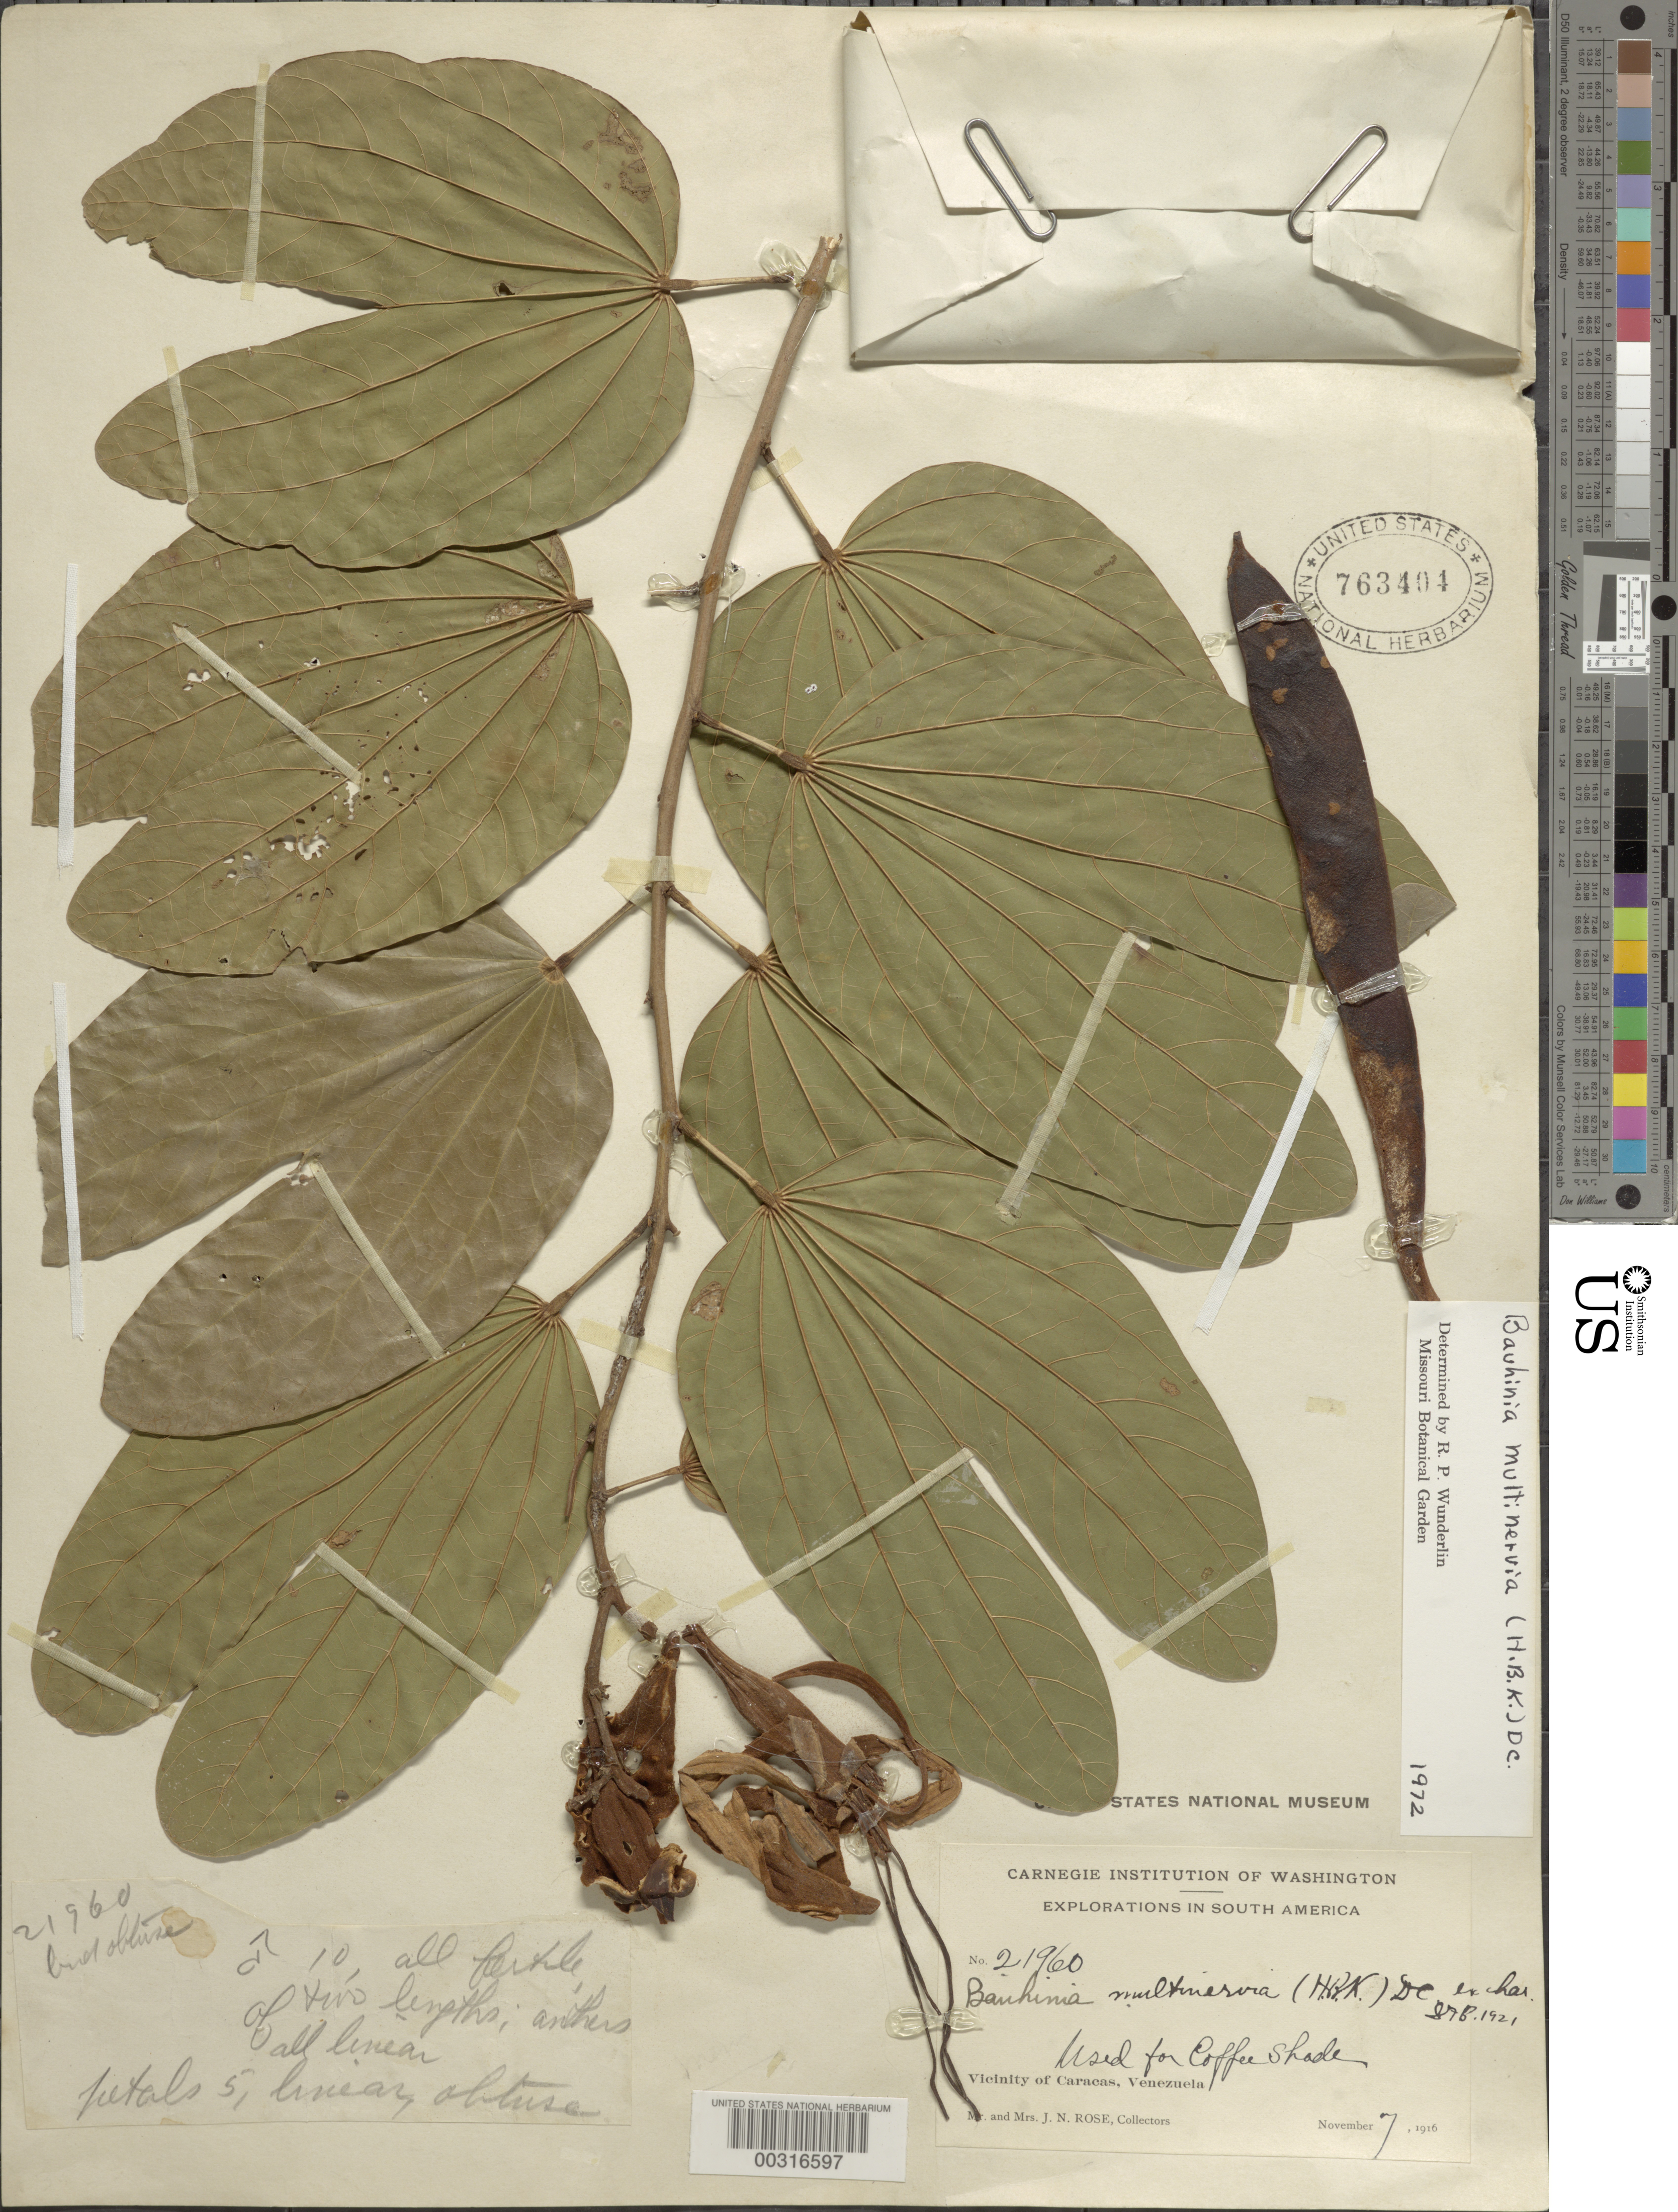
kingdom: Plantae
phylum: Tracheophyta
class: Magnoliopsida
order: Fabales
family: Fabaceae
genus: Bauhinia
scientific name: Bauhinia multinervia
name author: (Kunth) DC.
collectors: J. N. Rose & J. M. Rose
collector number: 21960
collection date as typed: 07 Nov 1916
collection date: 1916-11-07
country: Venezuela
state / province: Distrito Federal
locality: Vicinity of caracas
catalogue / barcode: US 763404